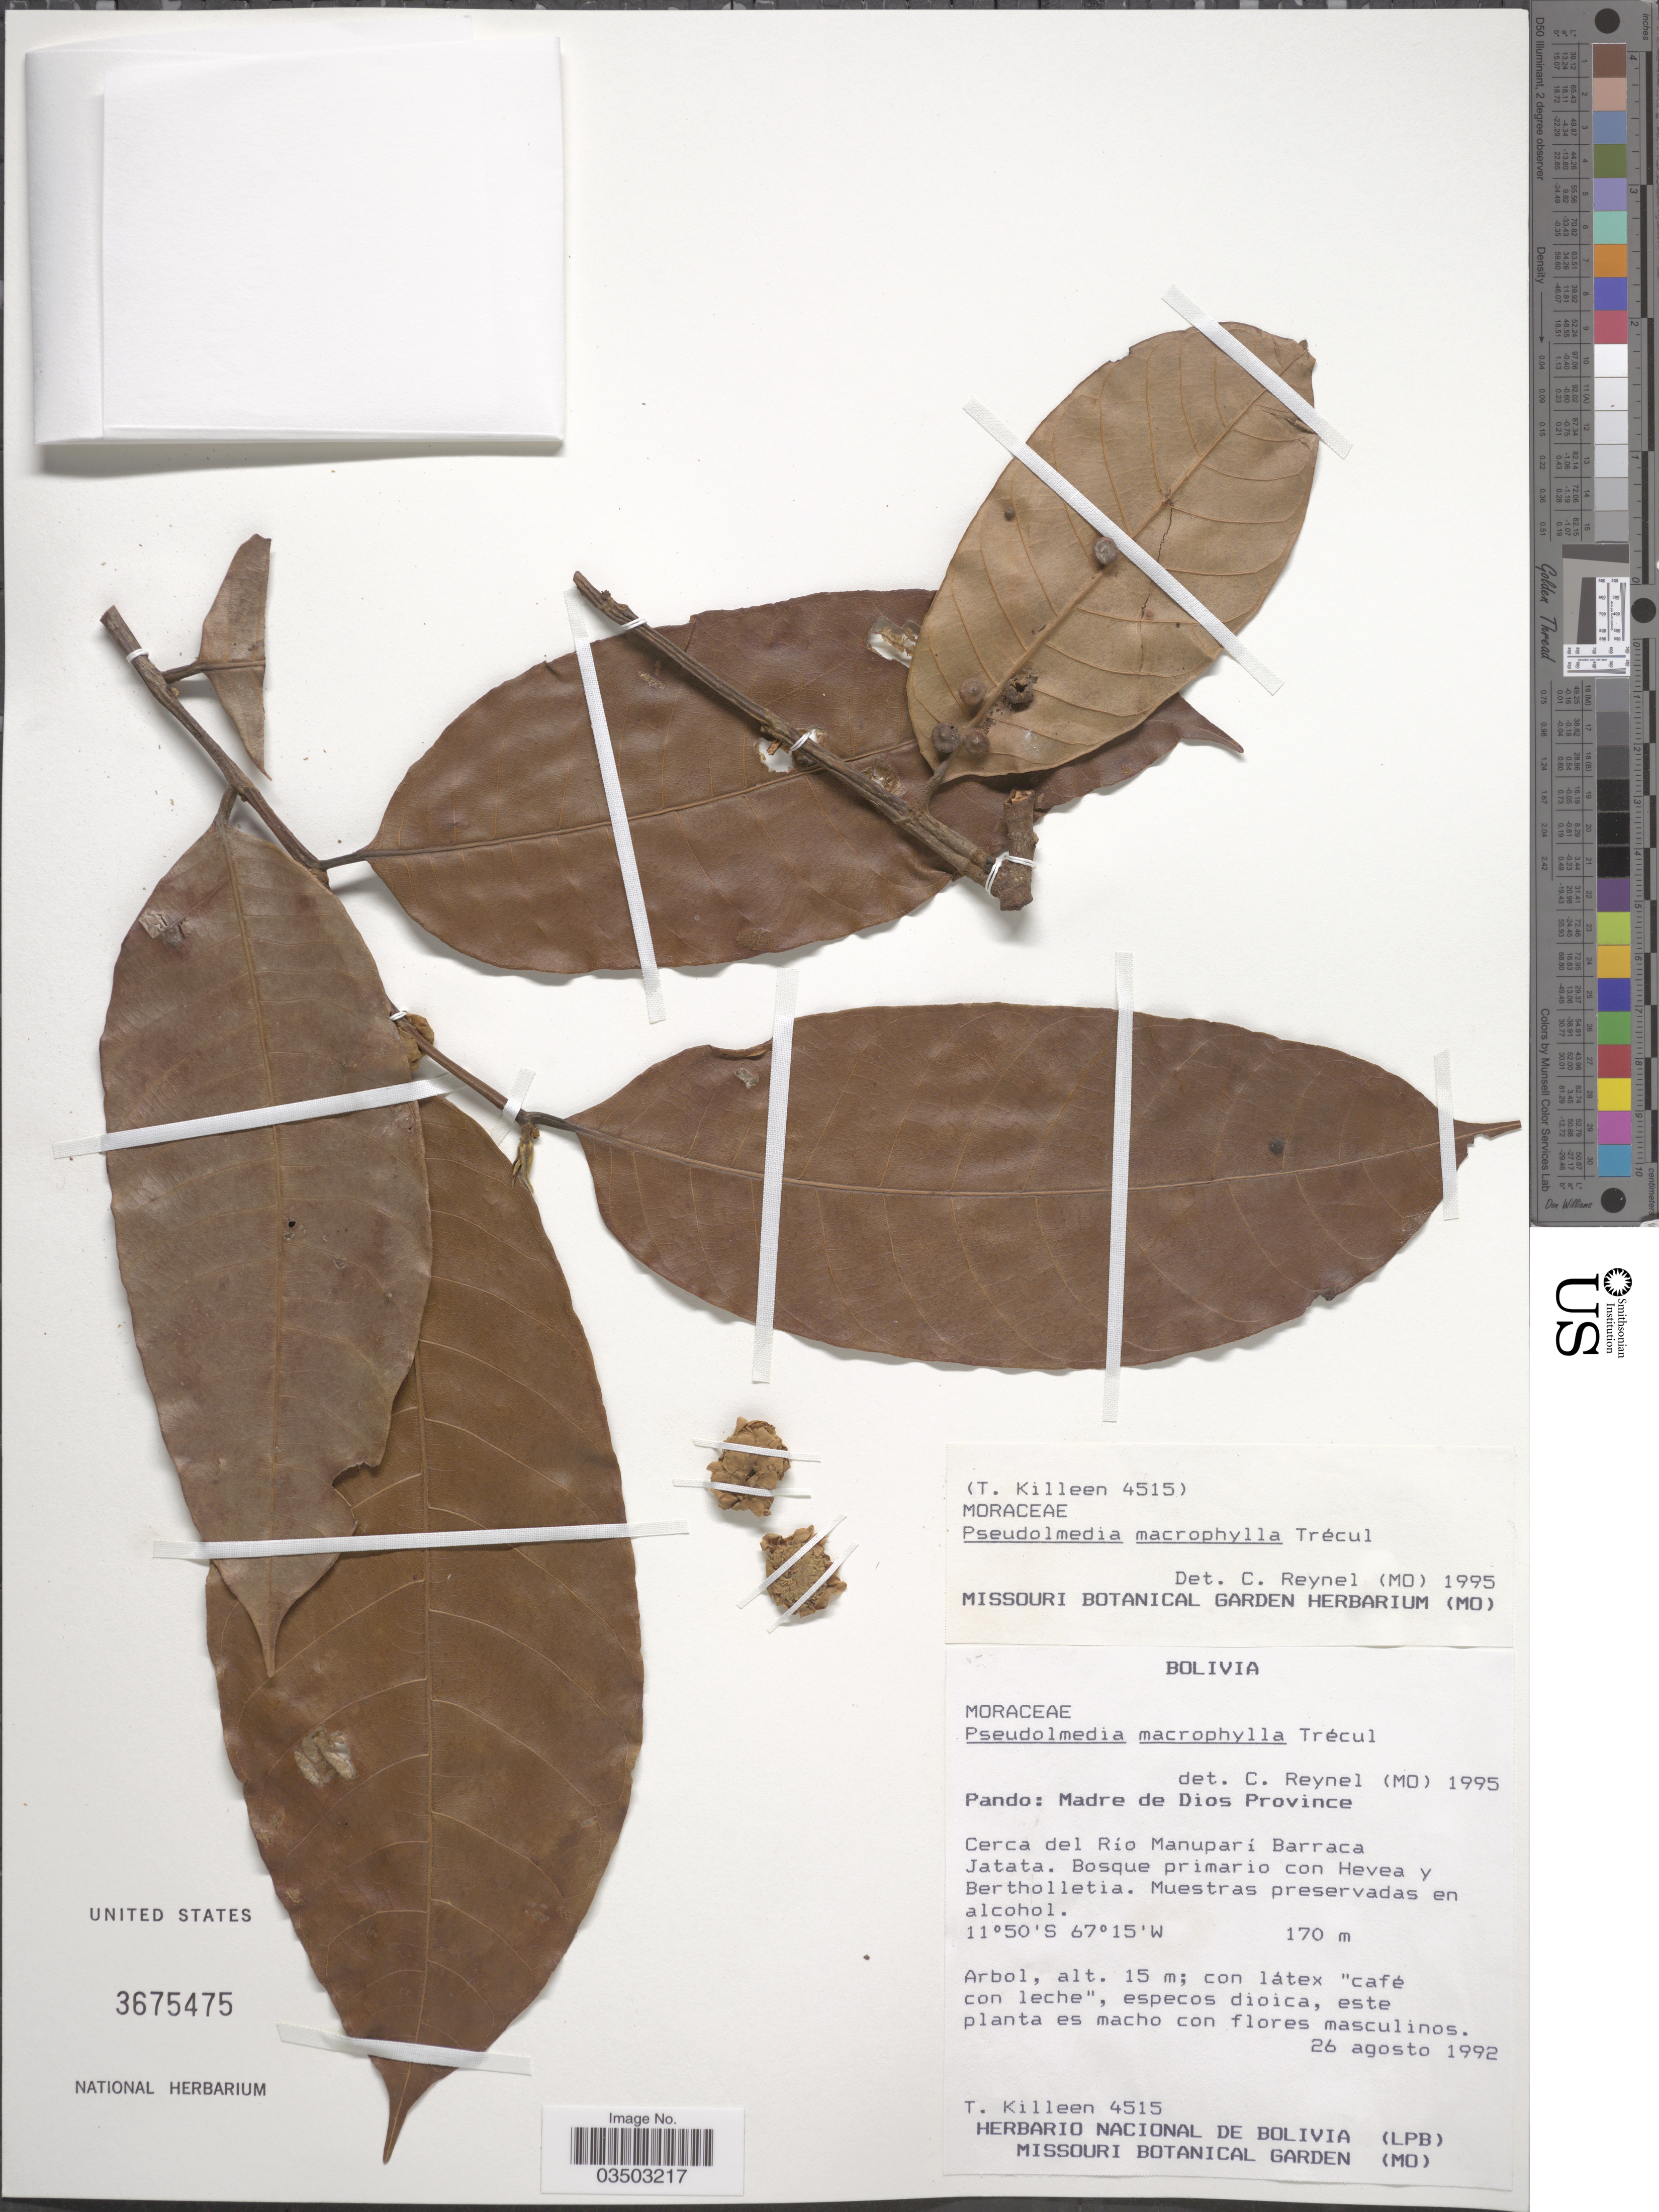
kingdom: Plantae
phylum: Tracheophyta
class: Magnoliopsida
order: Rosales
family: Moraceae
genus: Pseudolmedia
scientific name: Pseudolmedia macrophylla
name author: Trécul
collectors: T. J. Killeen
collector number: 4515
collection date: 1992-08-26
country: Bolivia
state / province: Pando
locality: Madre de Dios Province. Cerca del Río Manuparí Barraca Jatata.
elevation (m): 170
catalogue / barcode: US 3675475